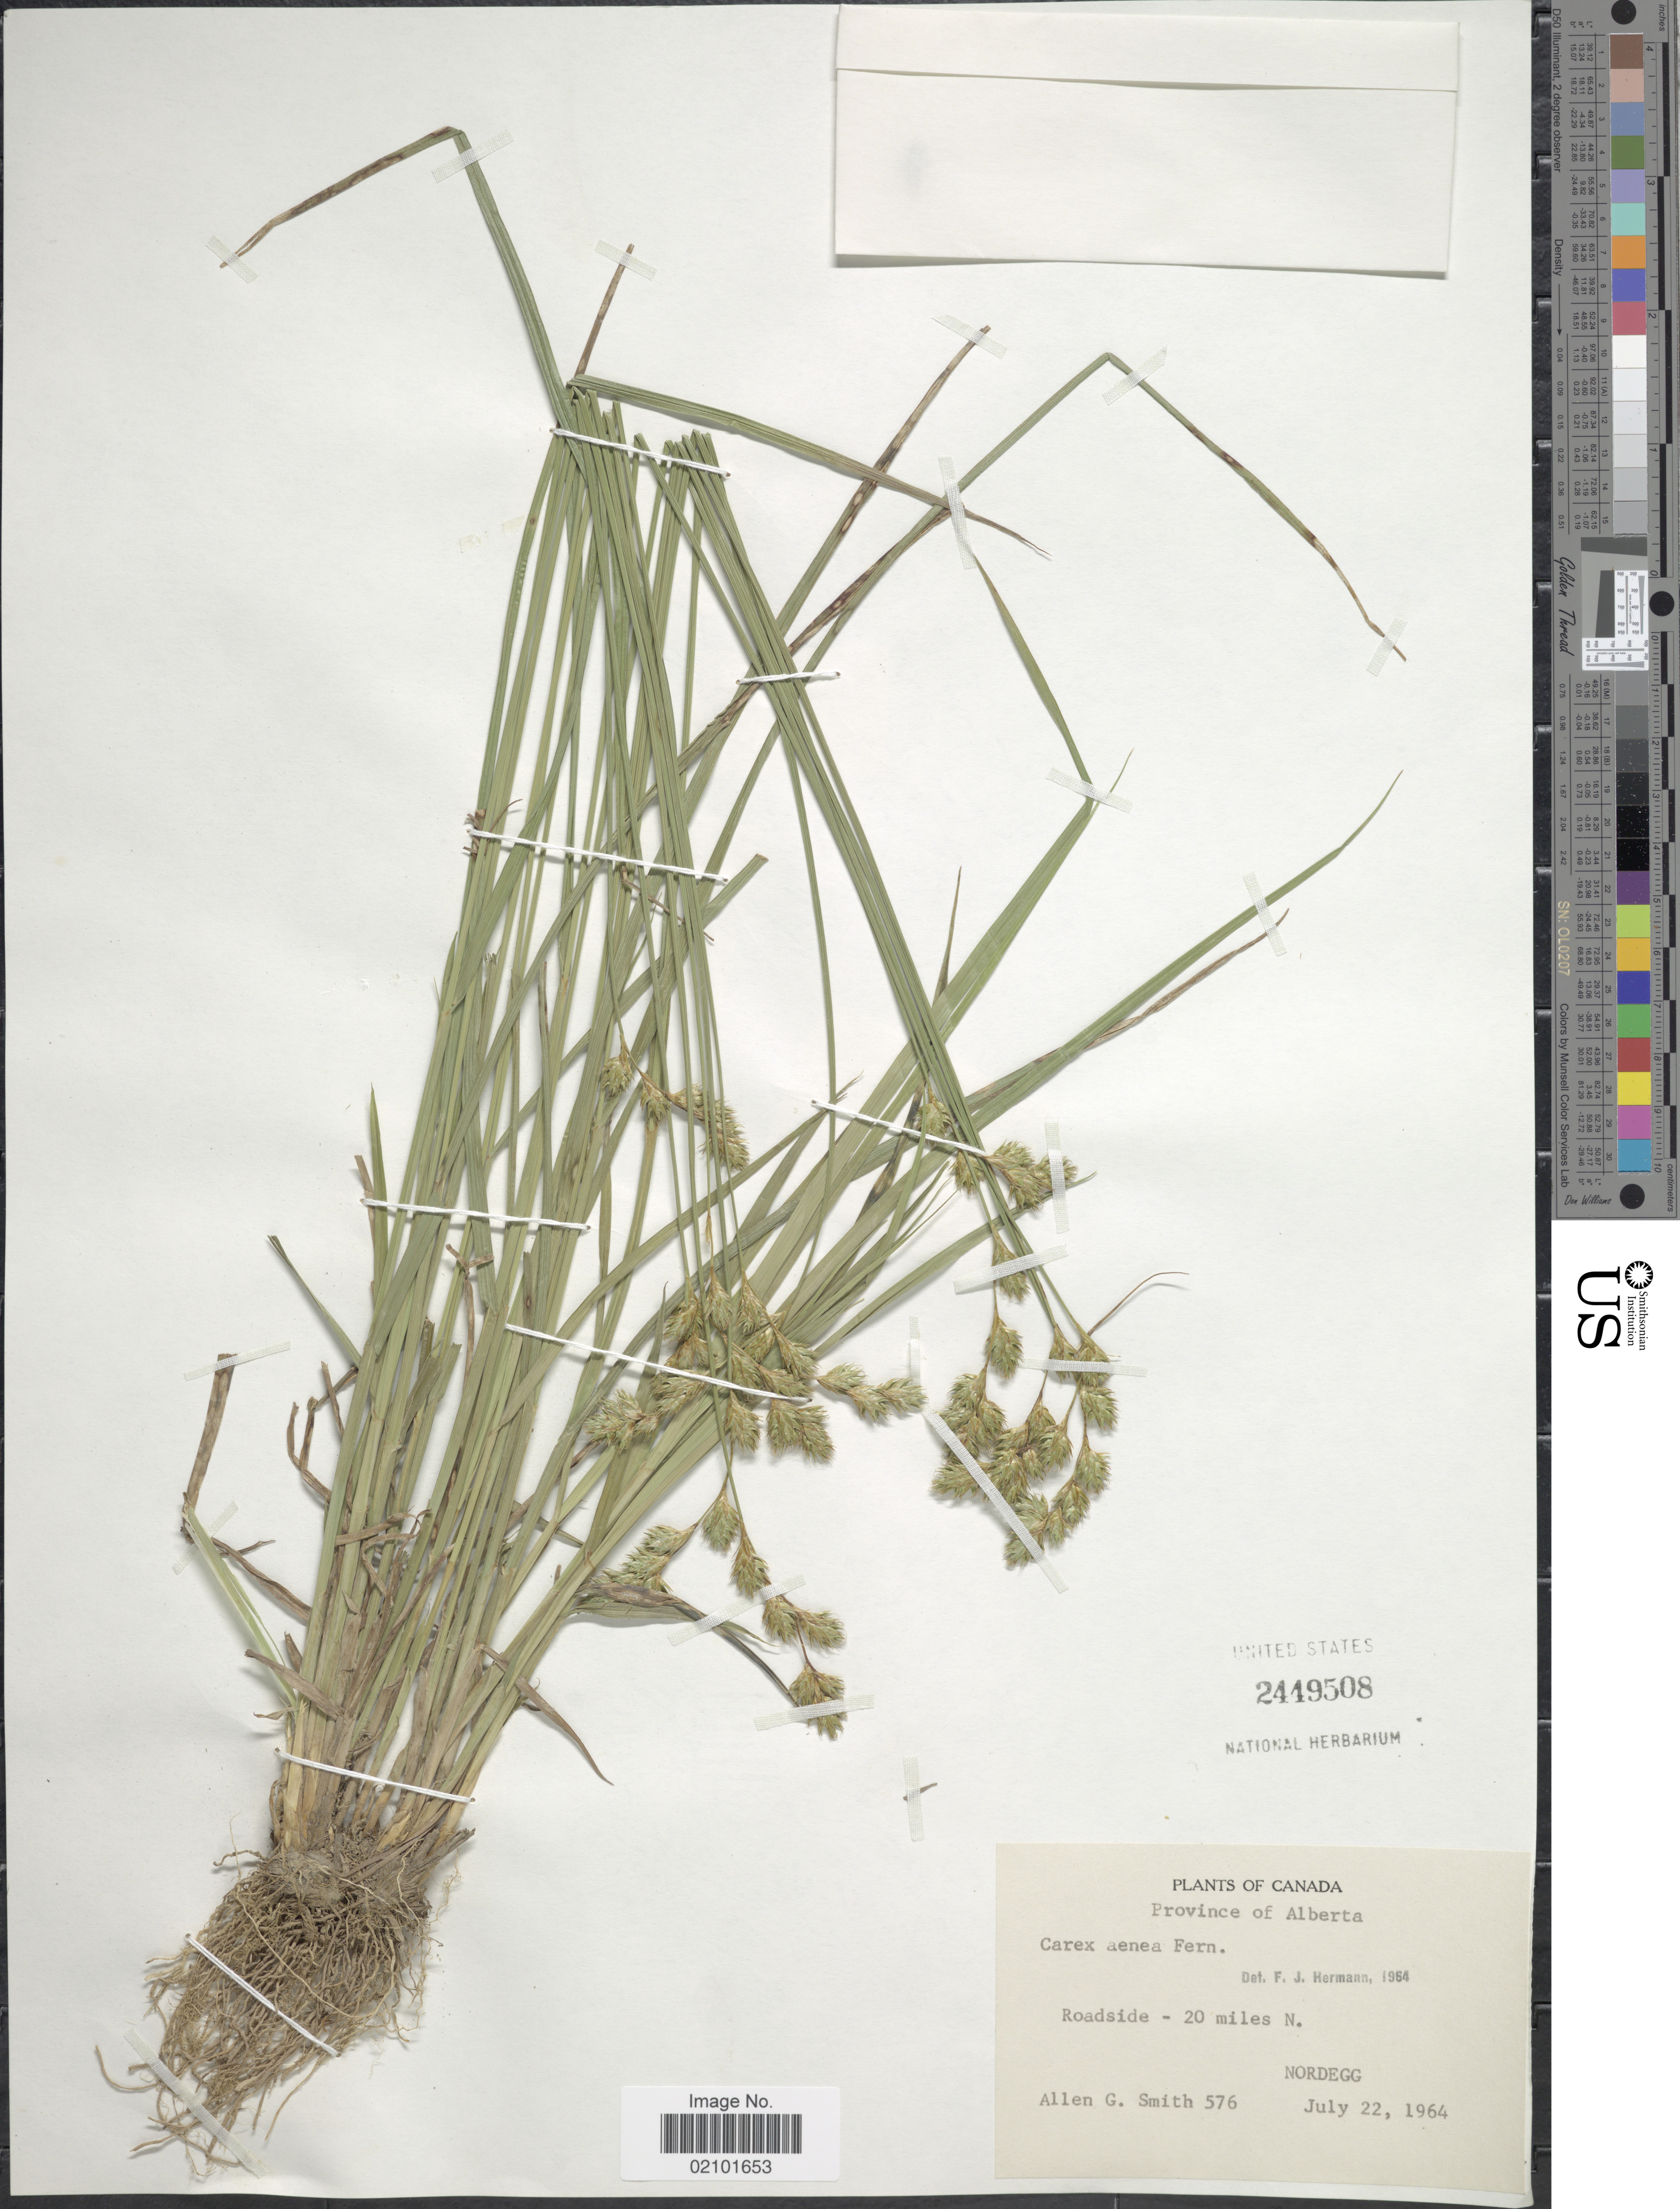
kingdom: Plantae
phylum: Tracheophyta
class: Liliopsida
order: Poales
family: Cyperaceae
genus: Carex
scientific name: Carex foenea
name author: Willd.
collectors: A. Smith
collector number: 576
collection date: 1964-07-22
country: Canada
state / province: Alberta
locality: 20 miles N. Nordegg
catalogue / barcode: US 2449508